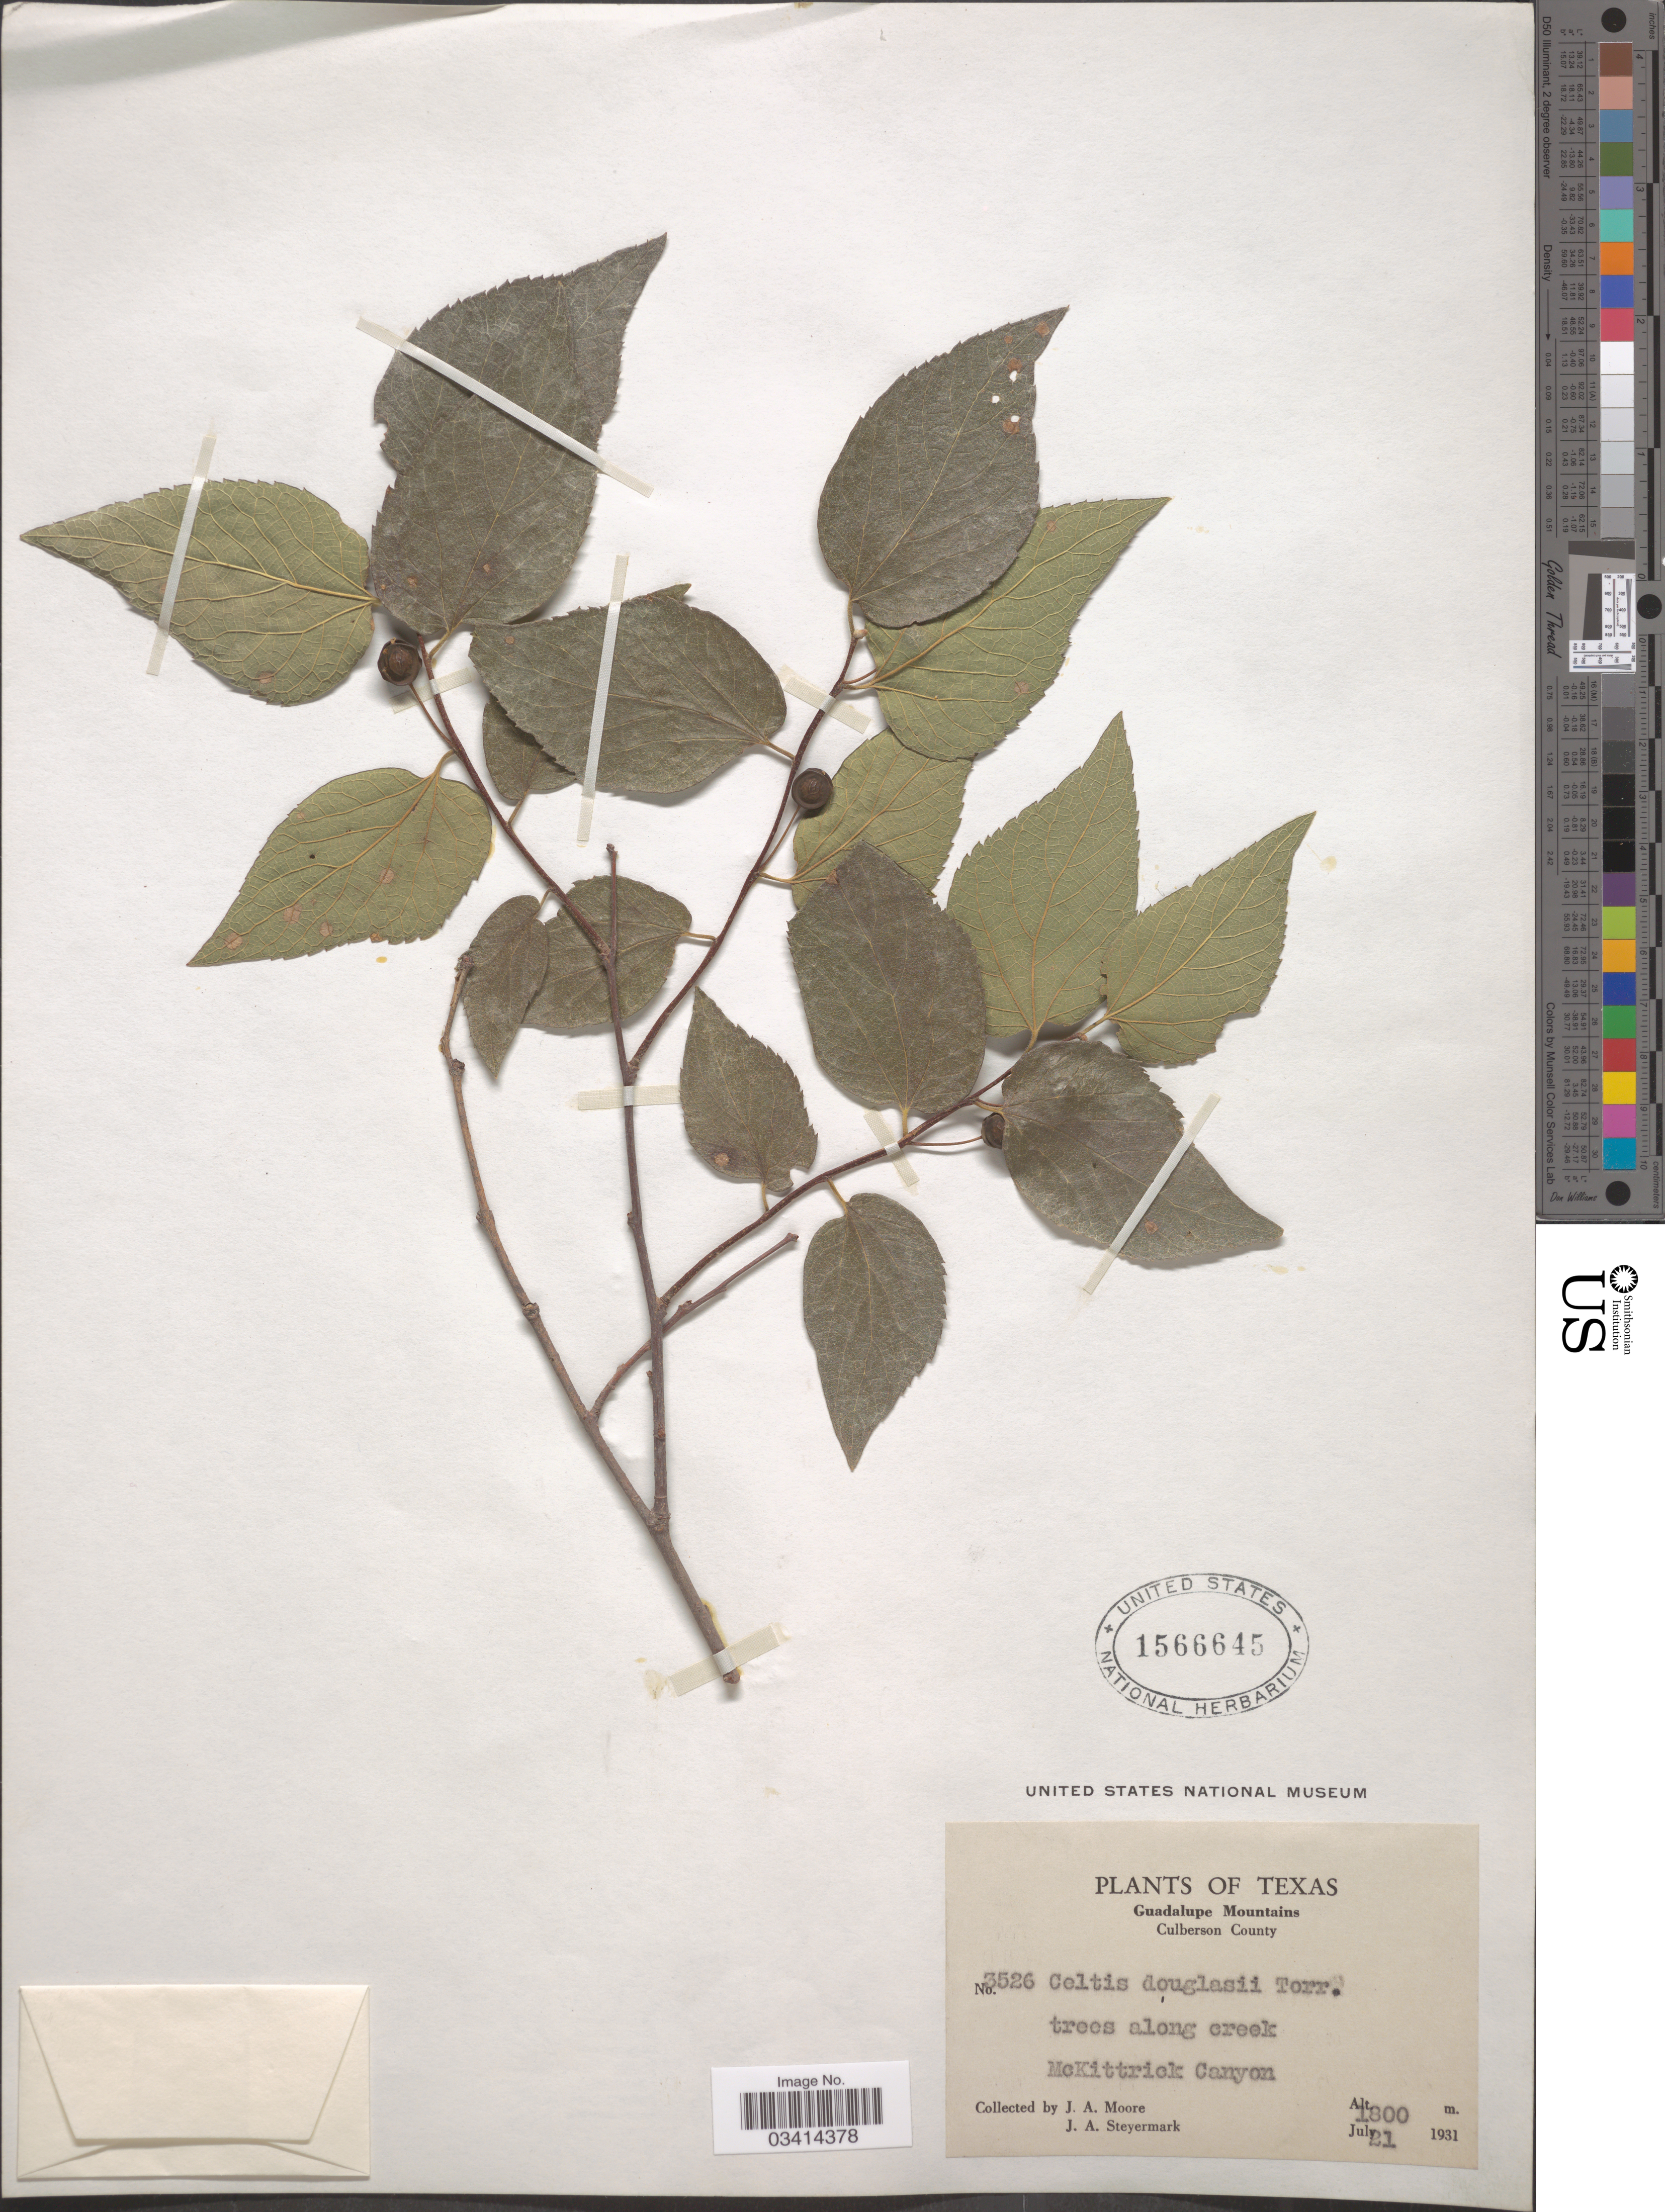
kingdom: Plantae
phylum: Tracheophyta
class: Magnoliopsida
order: Rosales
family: Cannabaceae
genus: Celtis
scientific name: Celtis sp.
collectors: J. A. Moore & J. Steyermark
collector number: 3526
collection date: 1931-07-21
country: United States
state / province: Texas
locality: Guadalupe Mountains. Culberson County. Along creek McKittrick Canyon.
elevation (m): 1800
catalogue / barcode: US 1566645